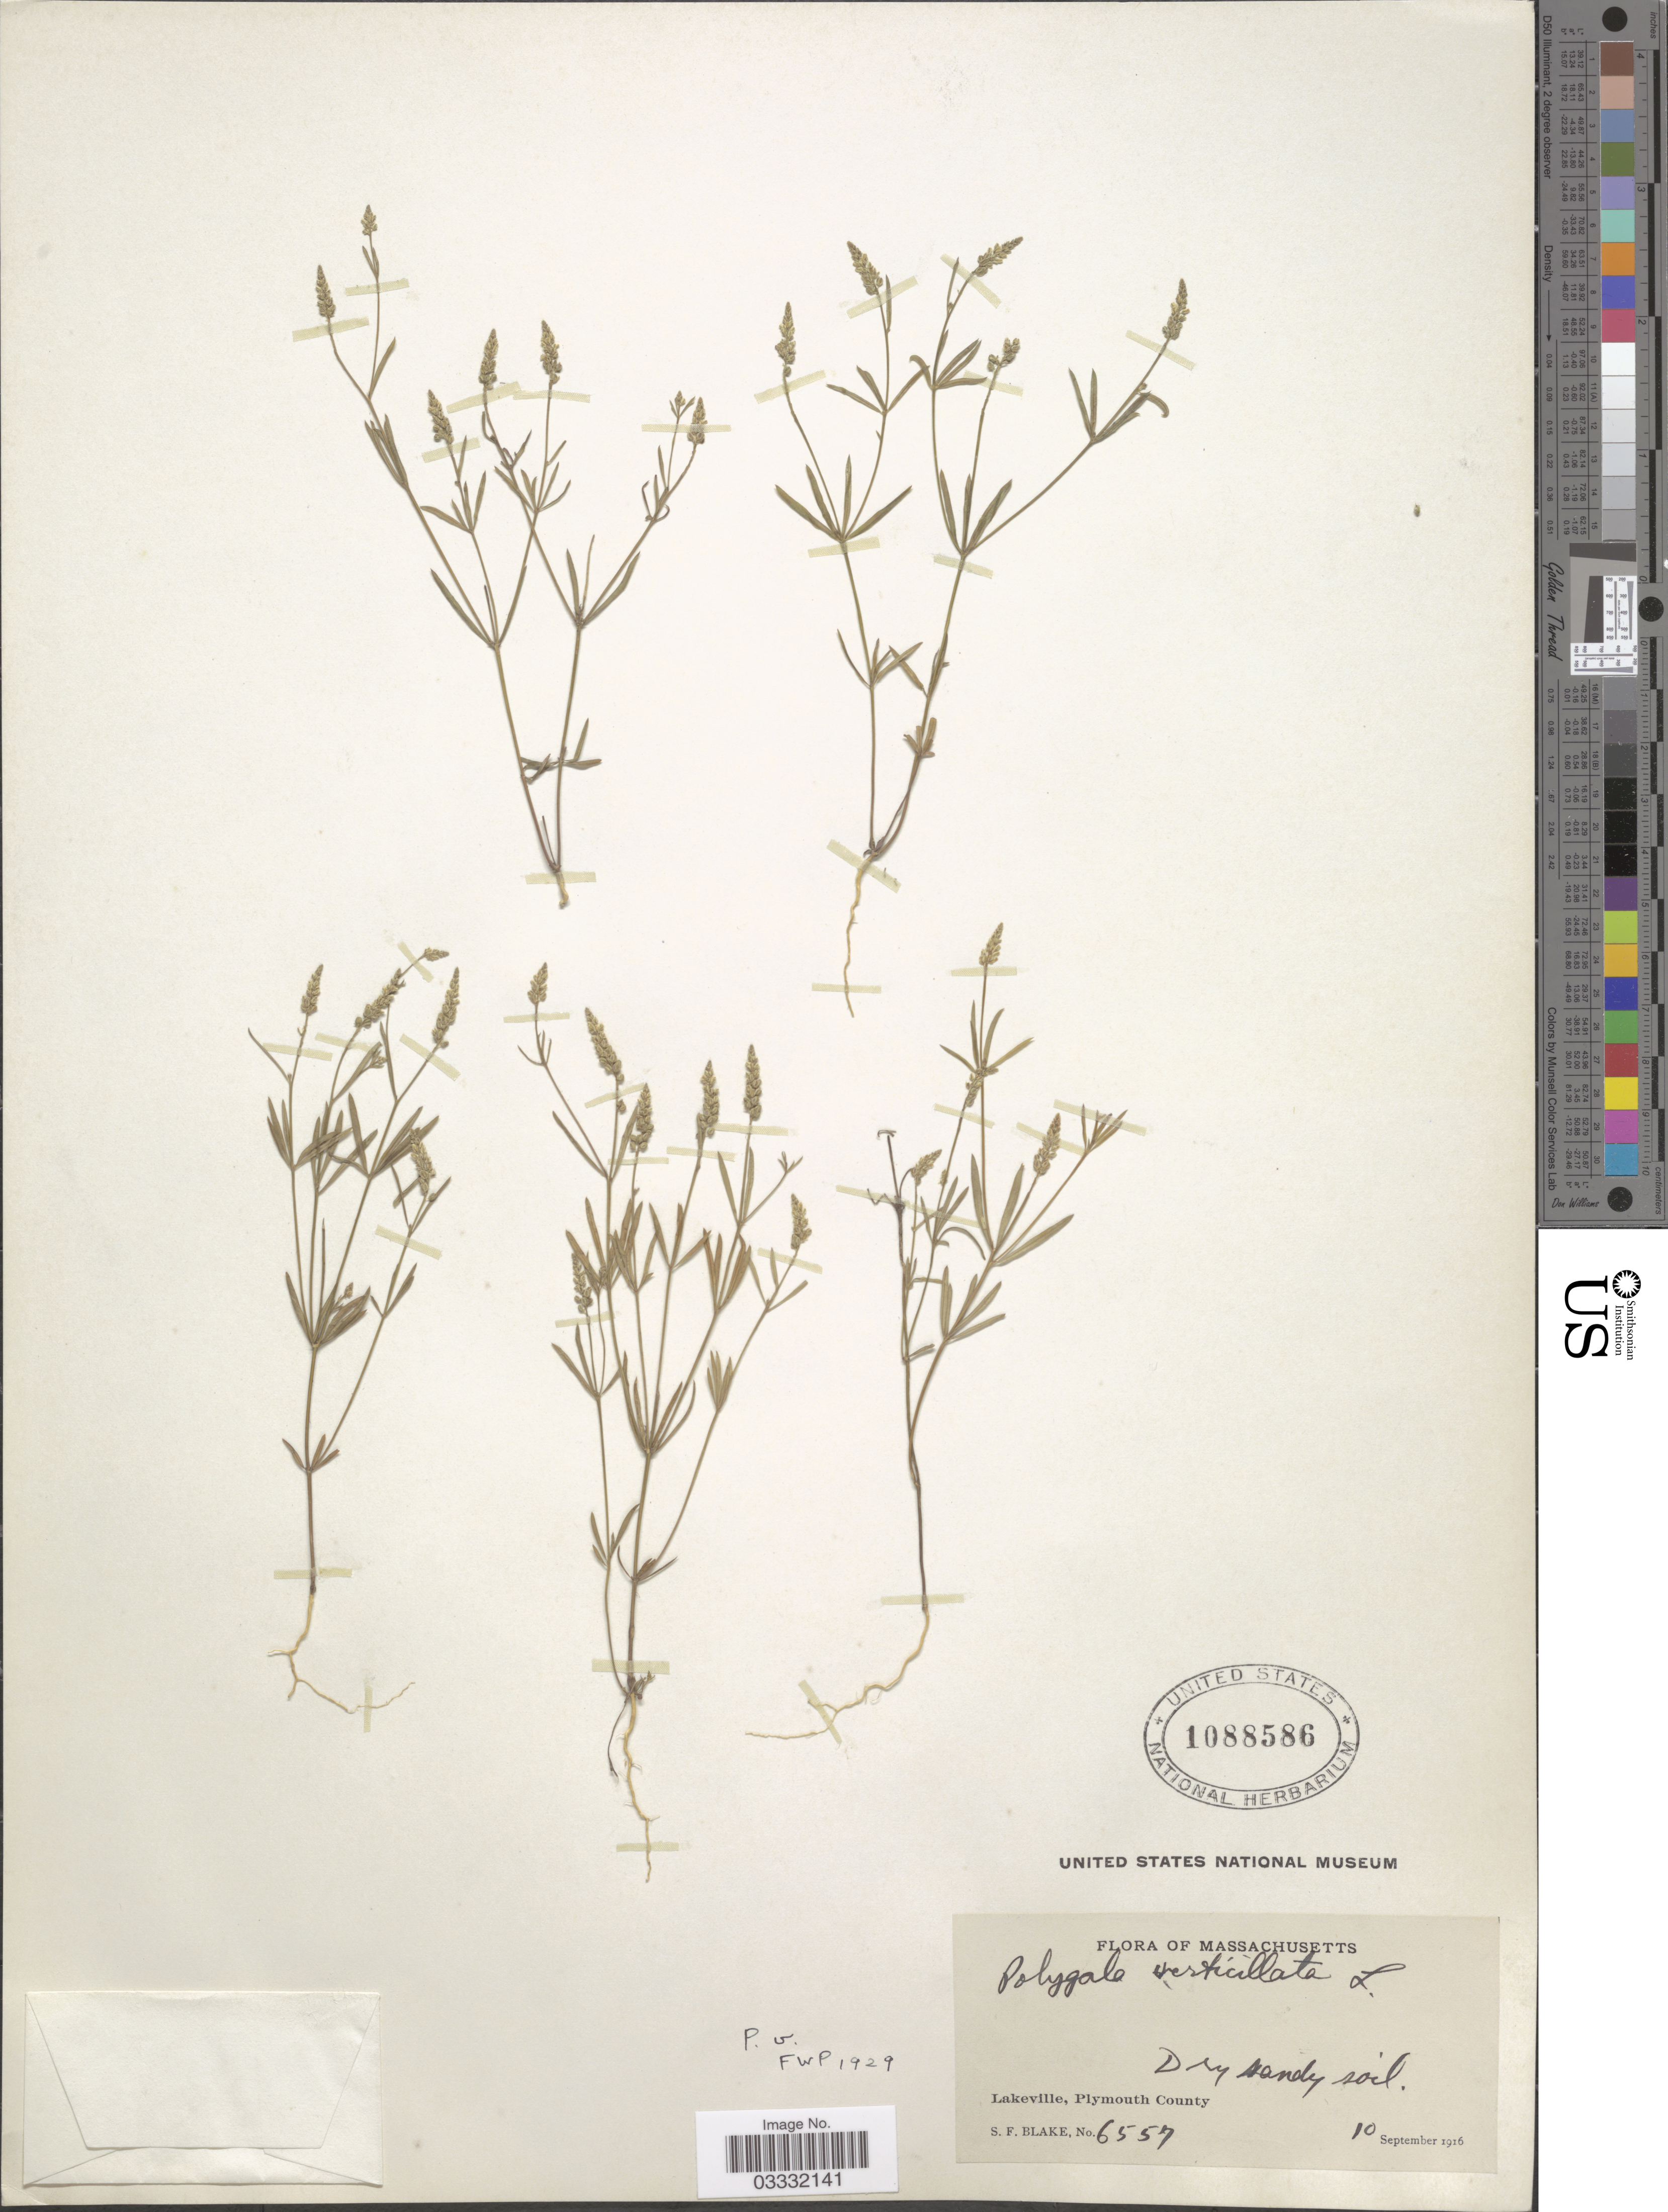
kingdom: Plantae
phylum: Tracheophyta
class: Magnoliopsida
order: Fabales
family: Polygalaceae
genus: Polygala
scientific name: Polygala verticillata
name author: L.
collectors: S. Blake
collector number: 6557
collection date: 1916-09-10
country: United States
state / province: Massachusetts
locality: Lakeville, Plymouth County.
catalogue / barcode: US 1088586